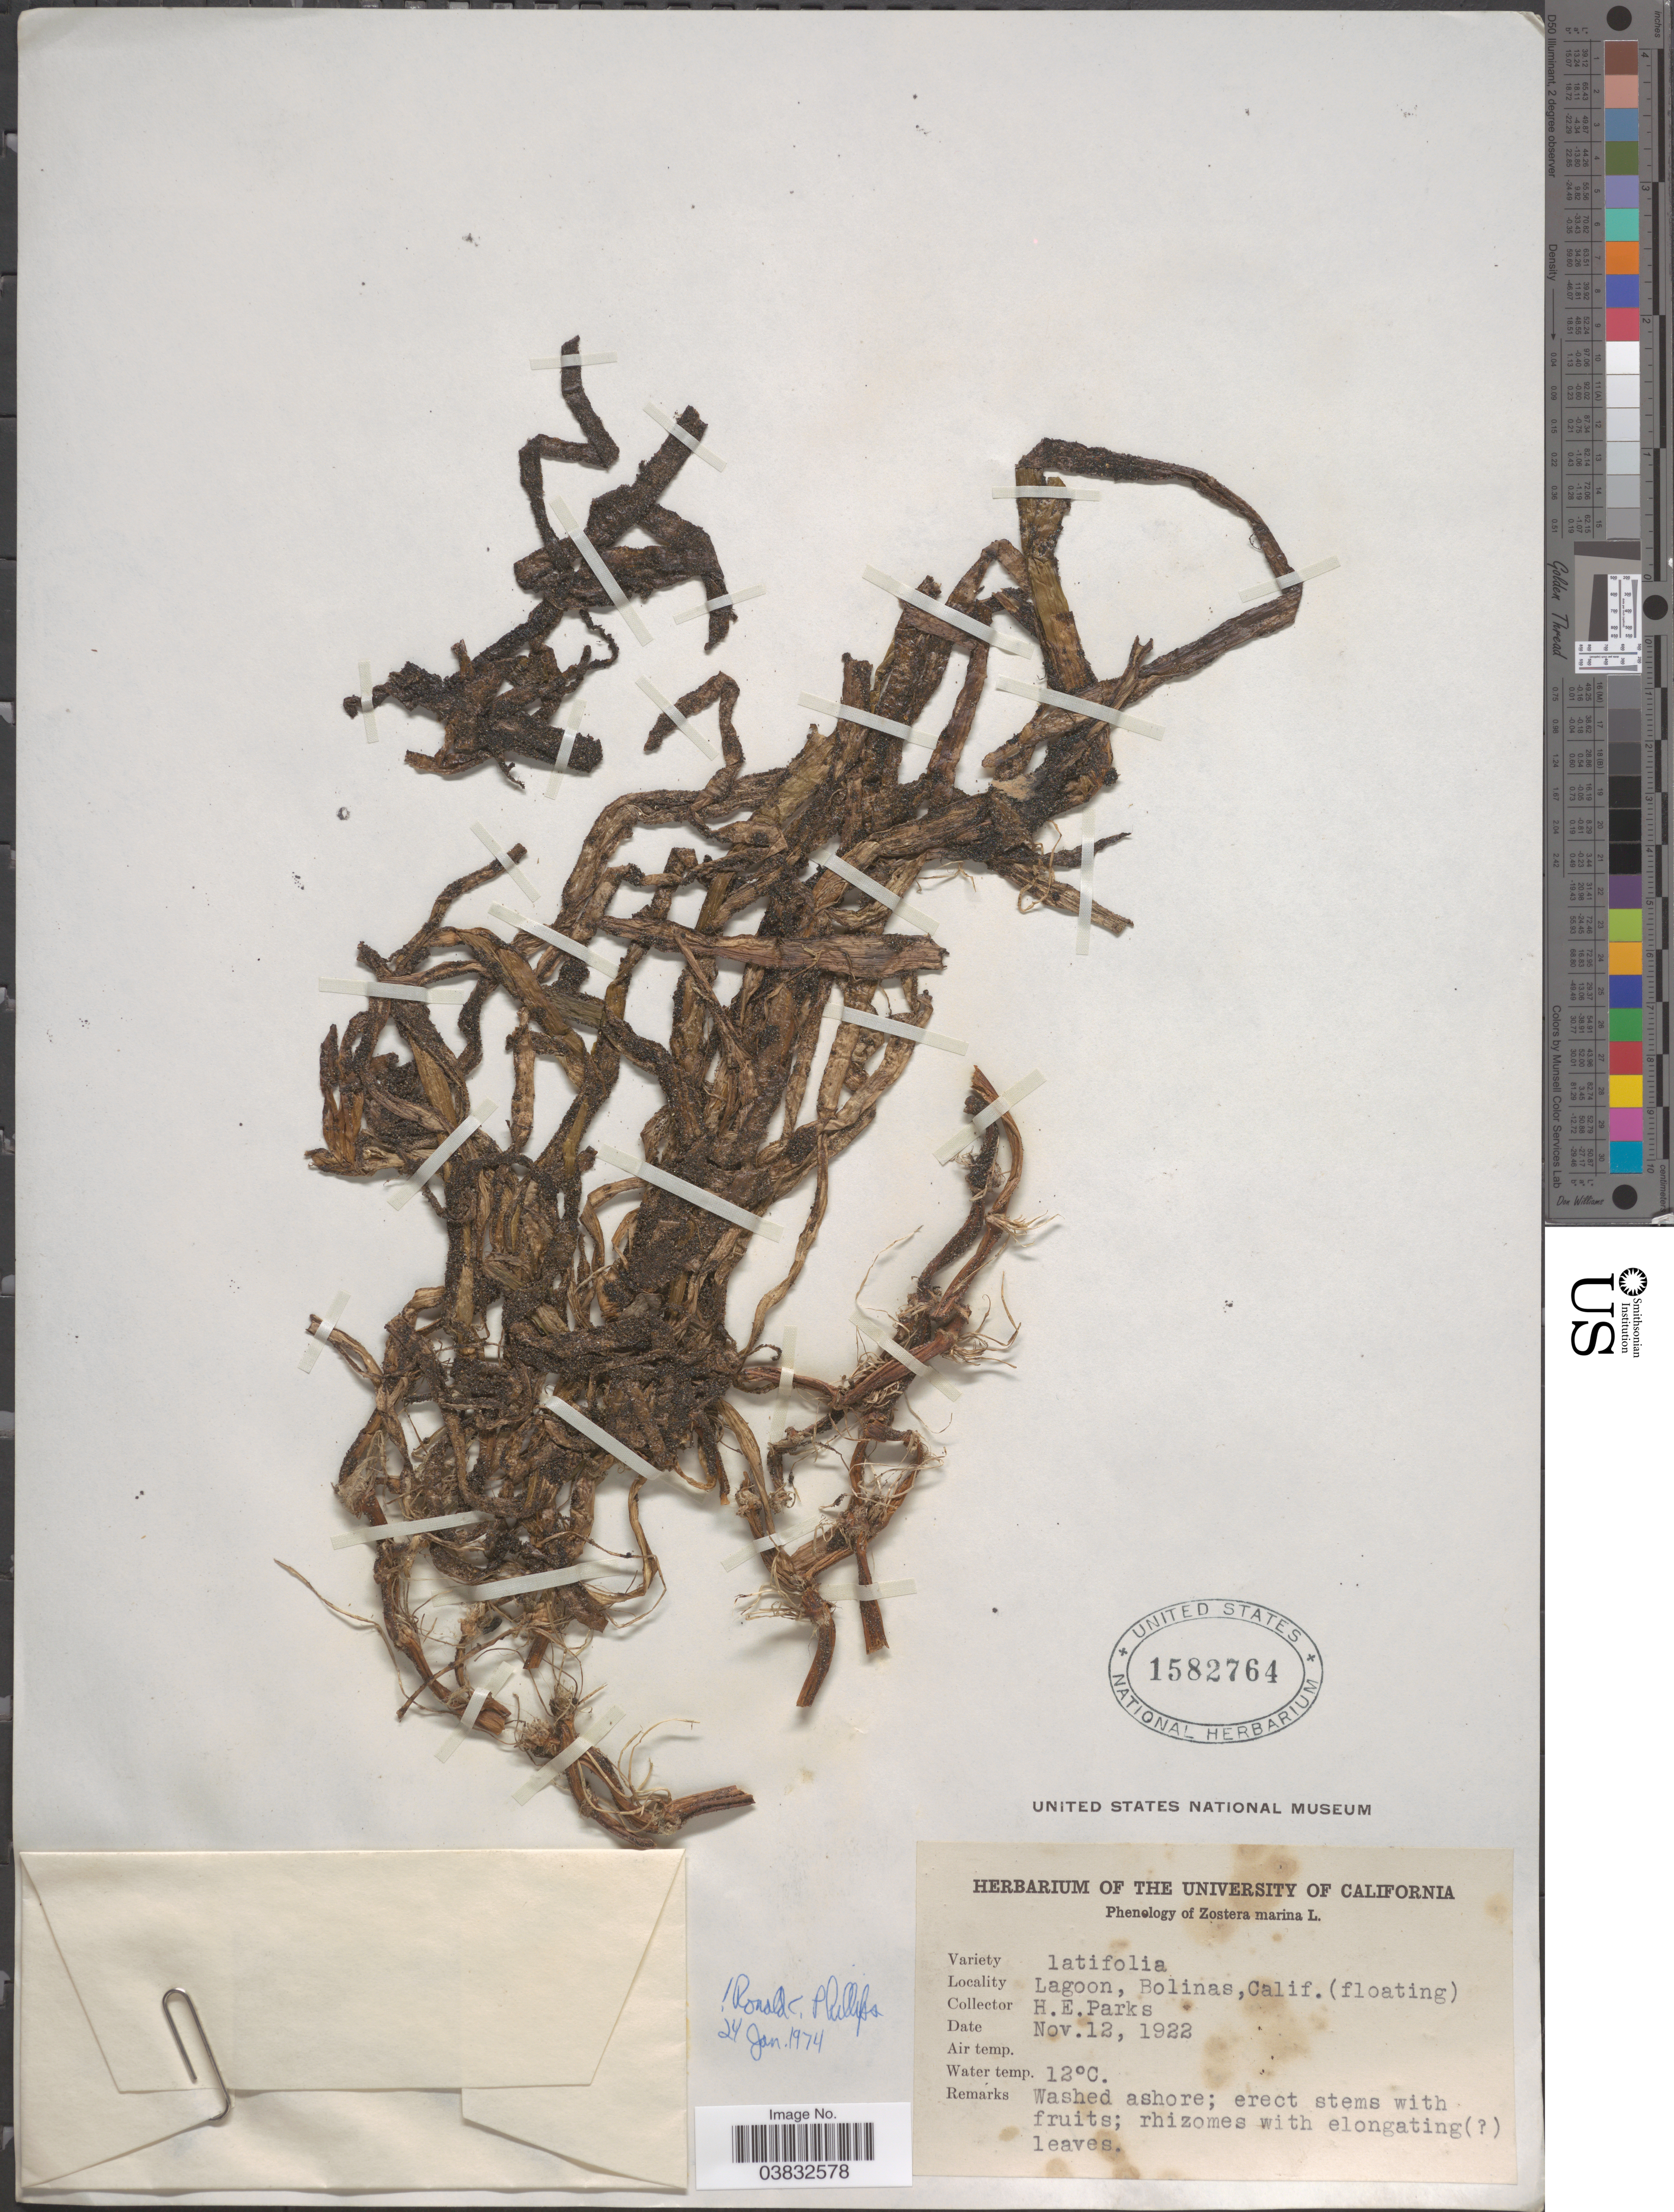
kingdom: Plantae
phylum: Tracheophyta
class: Liliopsida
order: Alismatales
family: Zosteraceae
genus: Zostera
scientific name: Zostera marina var. latifolia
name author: L.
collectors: H. E. Parks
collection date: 1922-11-12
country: United States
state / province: California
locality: Lagoon, Bolinas.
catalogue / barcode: US 1582764